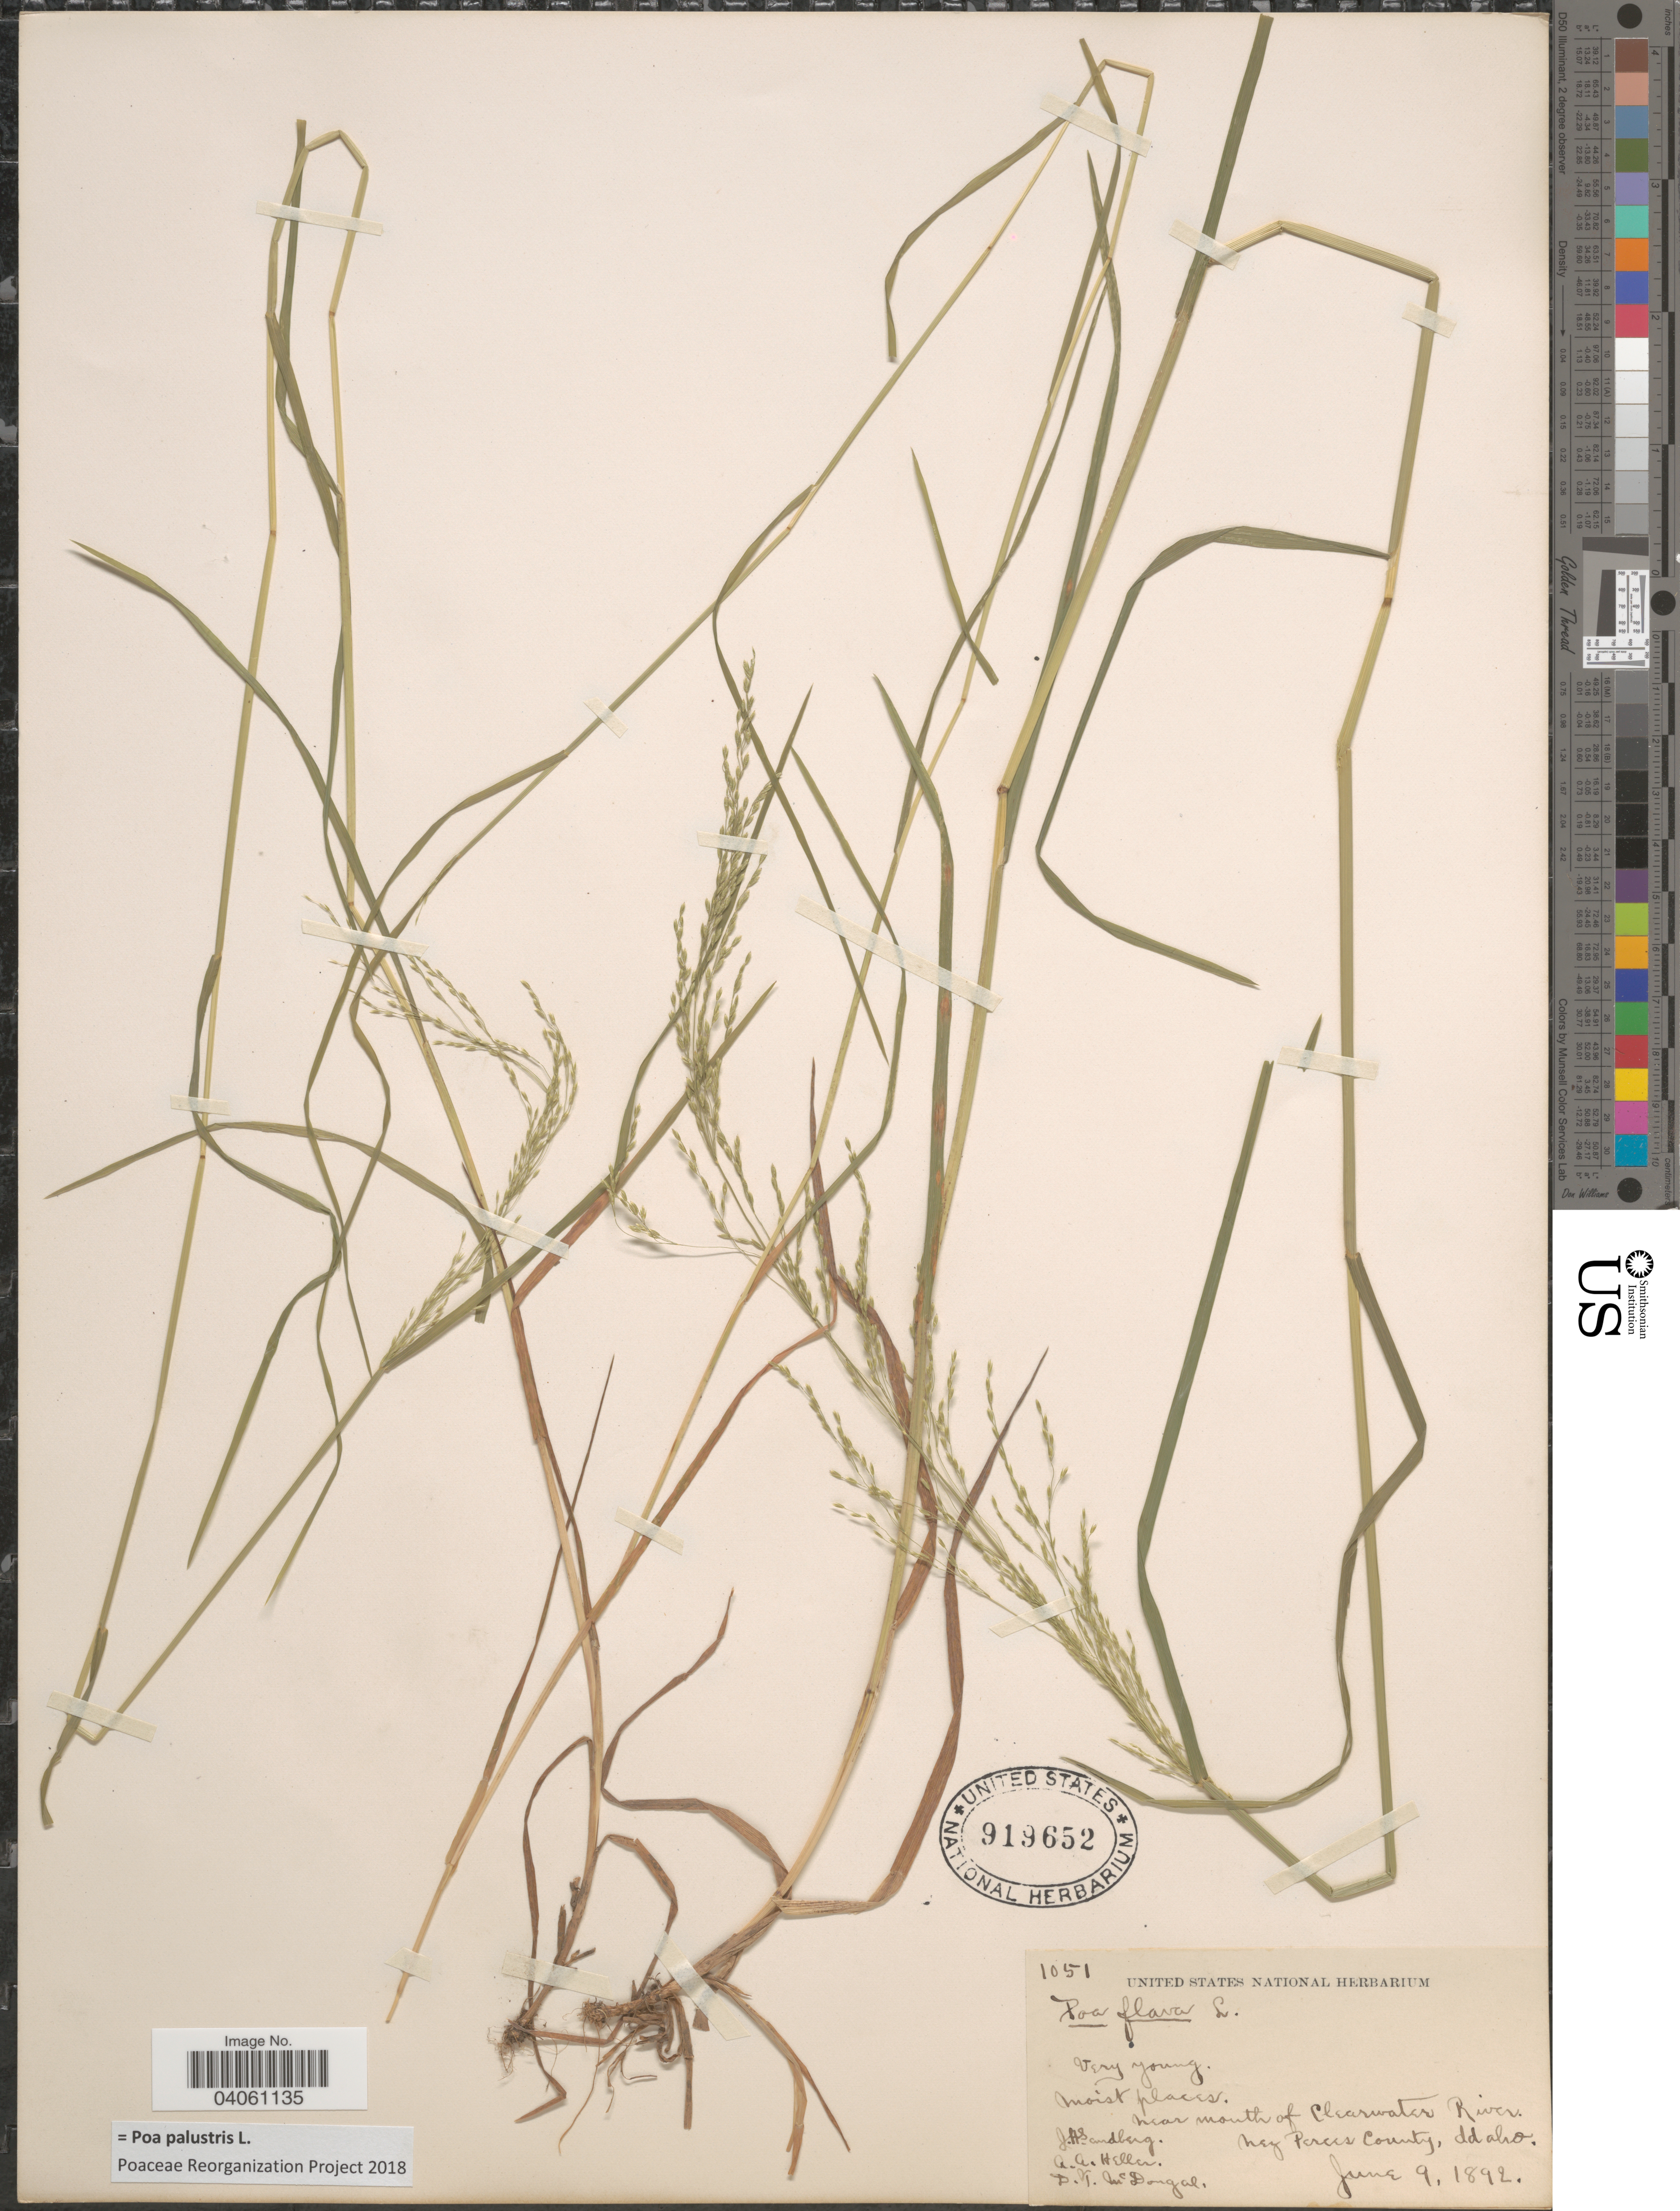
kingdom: Plantae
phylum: Tracheophyta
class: Liliopsida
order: Poales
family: Poaceae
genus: Poa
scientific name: Poa palustris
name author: L.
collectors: J. H. Sandberg, A. A. Heller & D. McDougal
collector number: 1051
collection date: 1892-06-09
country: United States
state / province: Idaho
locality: Near mouth of Clearwater River. Nez Perces County.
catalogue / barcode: US 919652